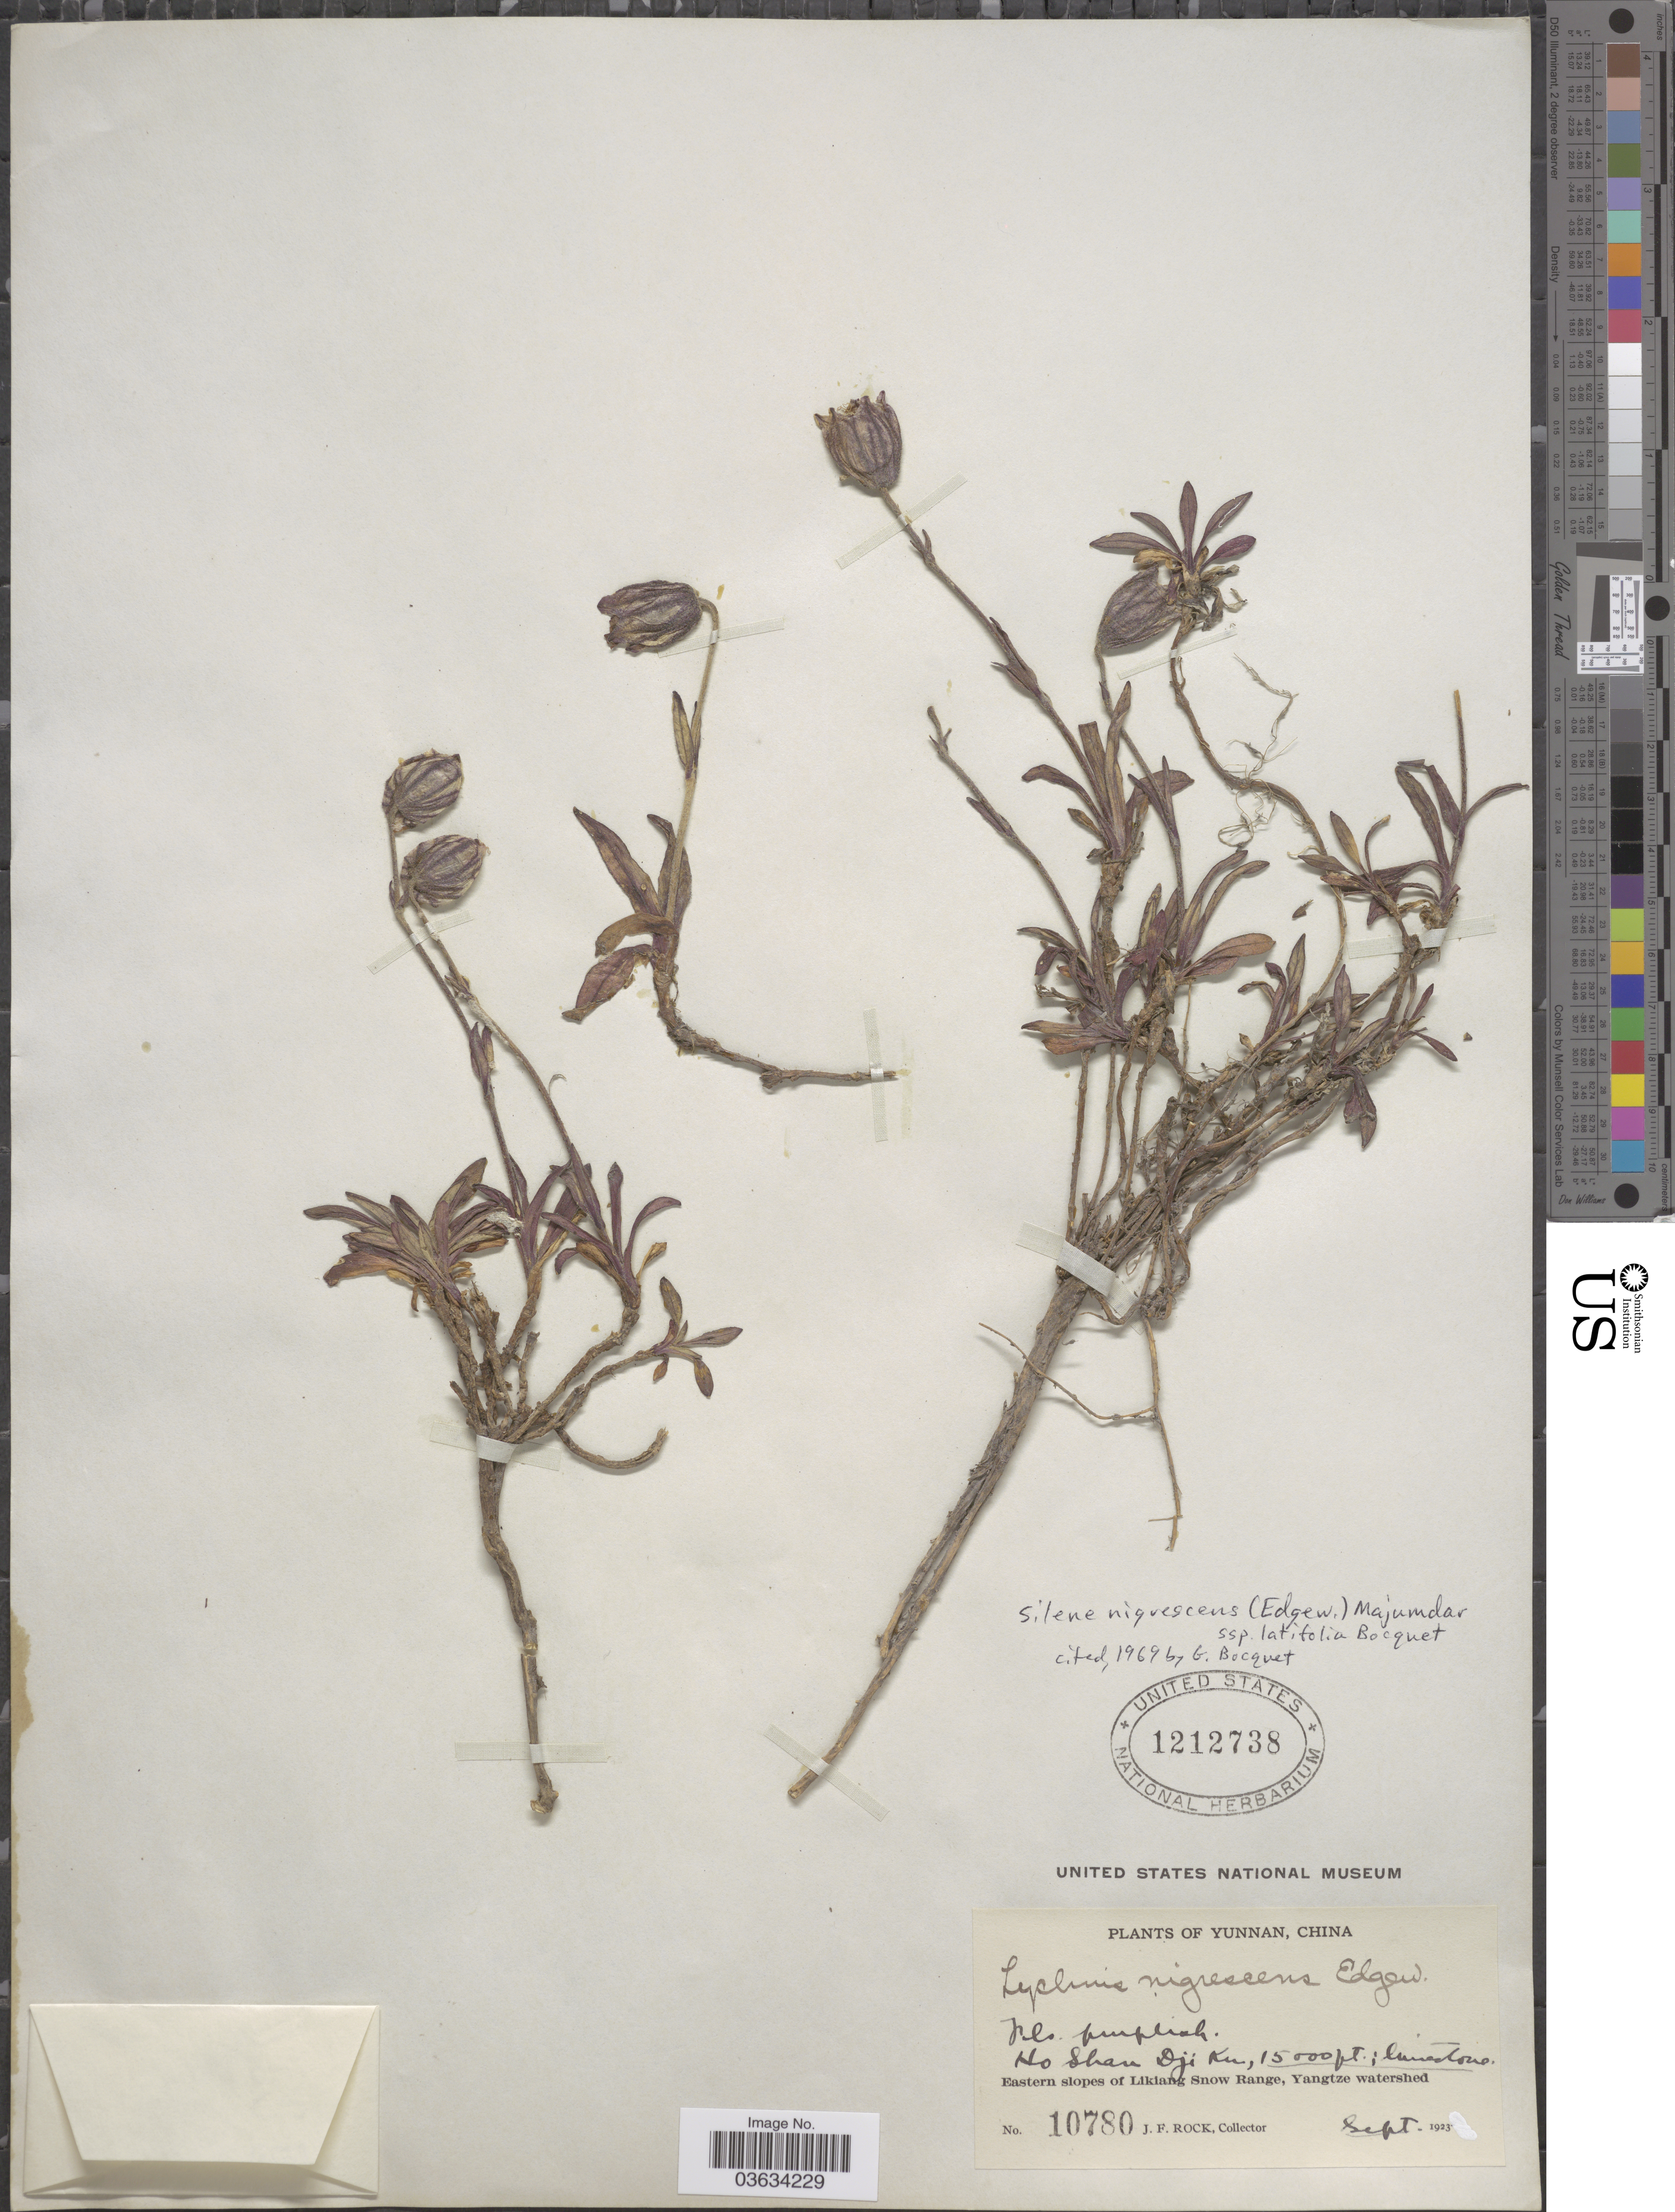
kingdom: Plantae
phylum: Tracheophyta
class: Magnoliopsida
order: Caryophyllales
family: Caryophyllaceae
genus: Silene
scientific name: Silene nigrescens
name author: (Edgew.) Majumdar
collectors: J. Rock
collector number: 10780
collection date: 1923-09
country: China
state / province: Yunnan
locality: Ho Shan Dji Ku. Eastern slopes of Likiang Snow Range, Yangtze watershed.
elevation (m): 4572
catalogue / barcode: US 1212738